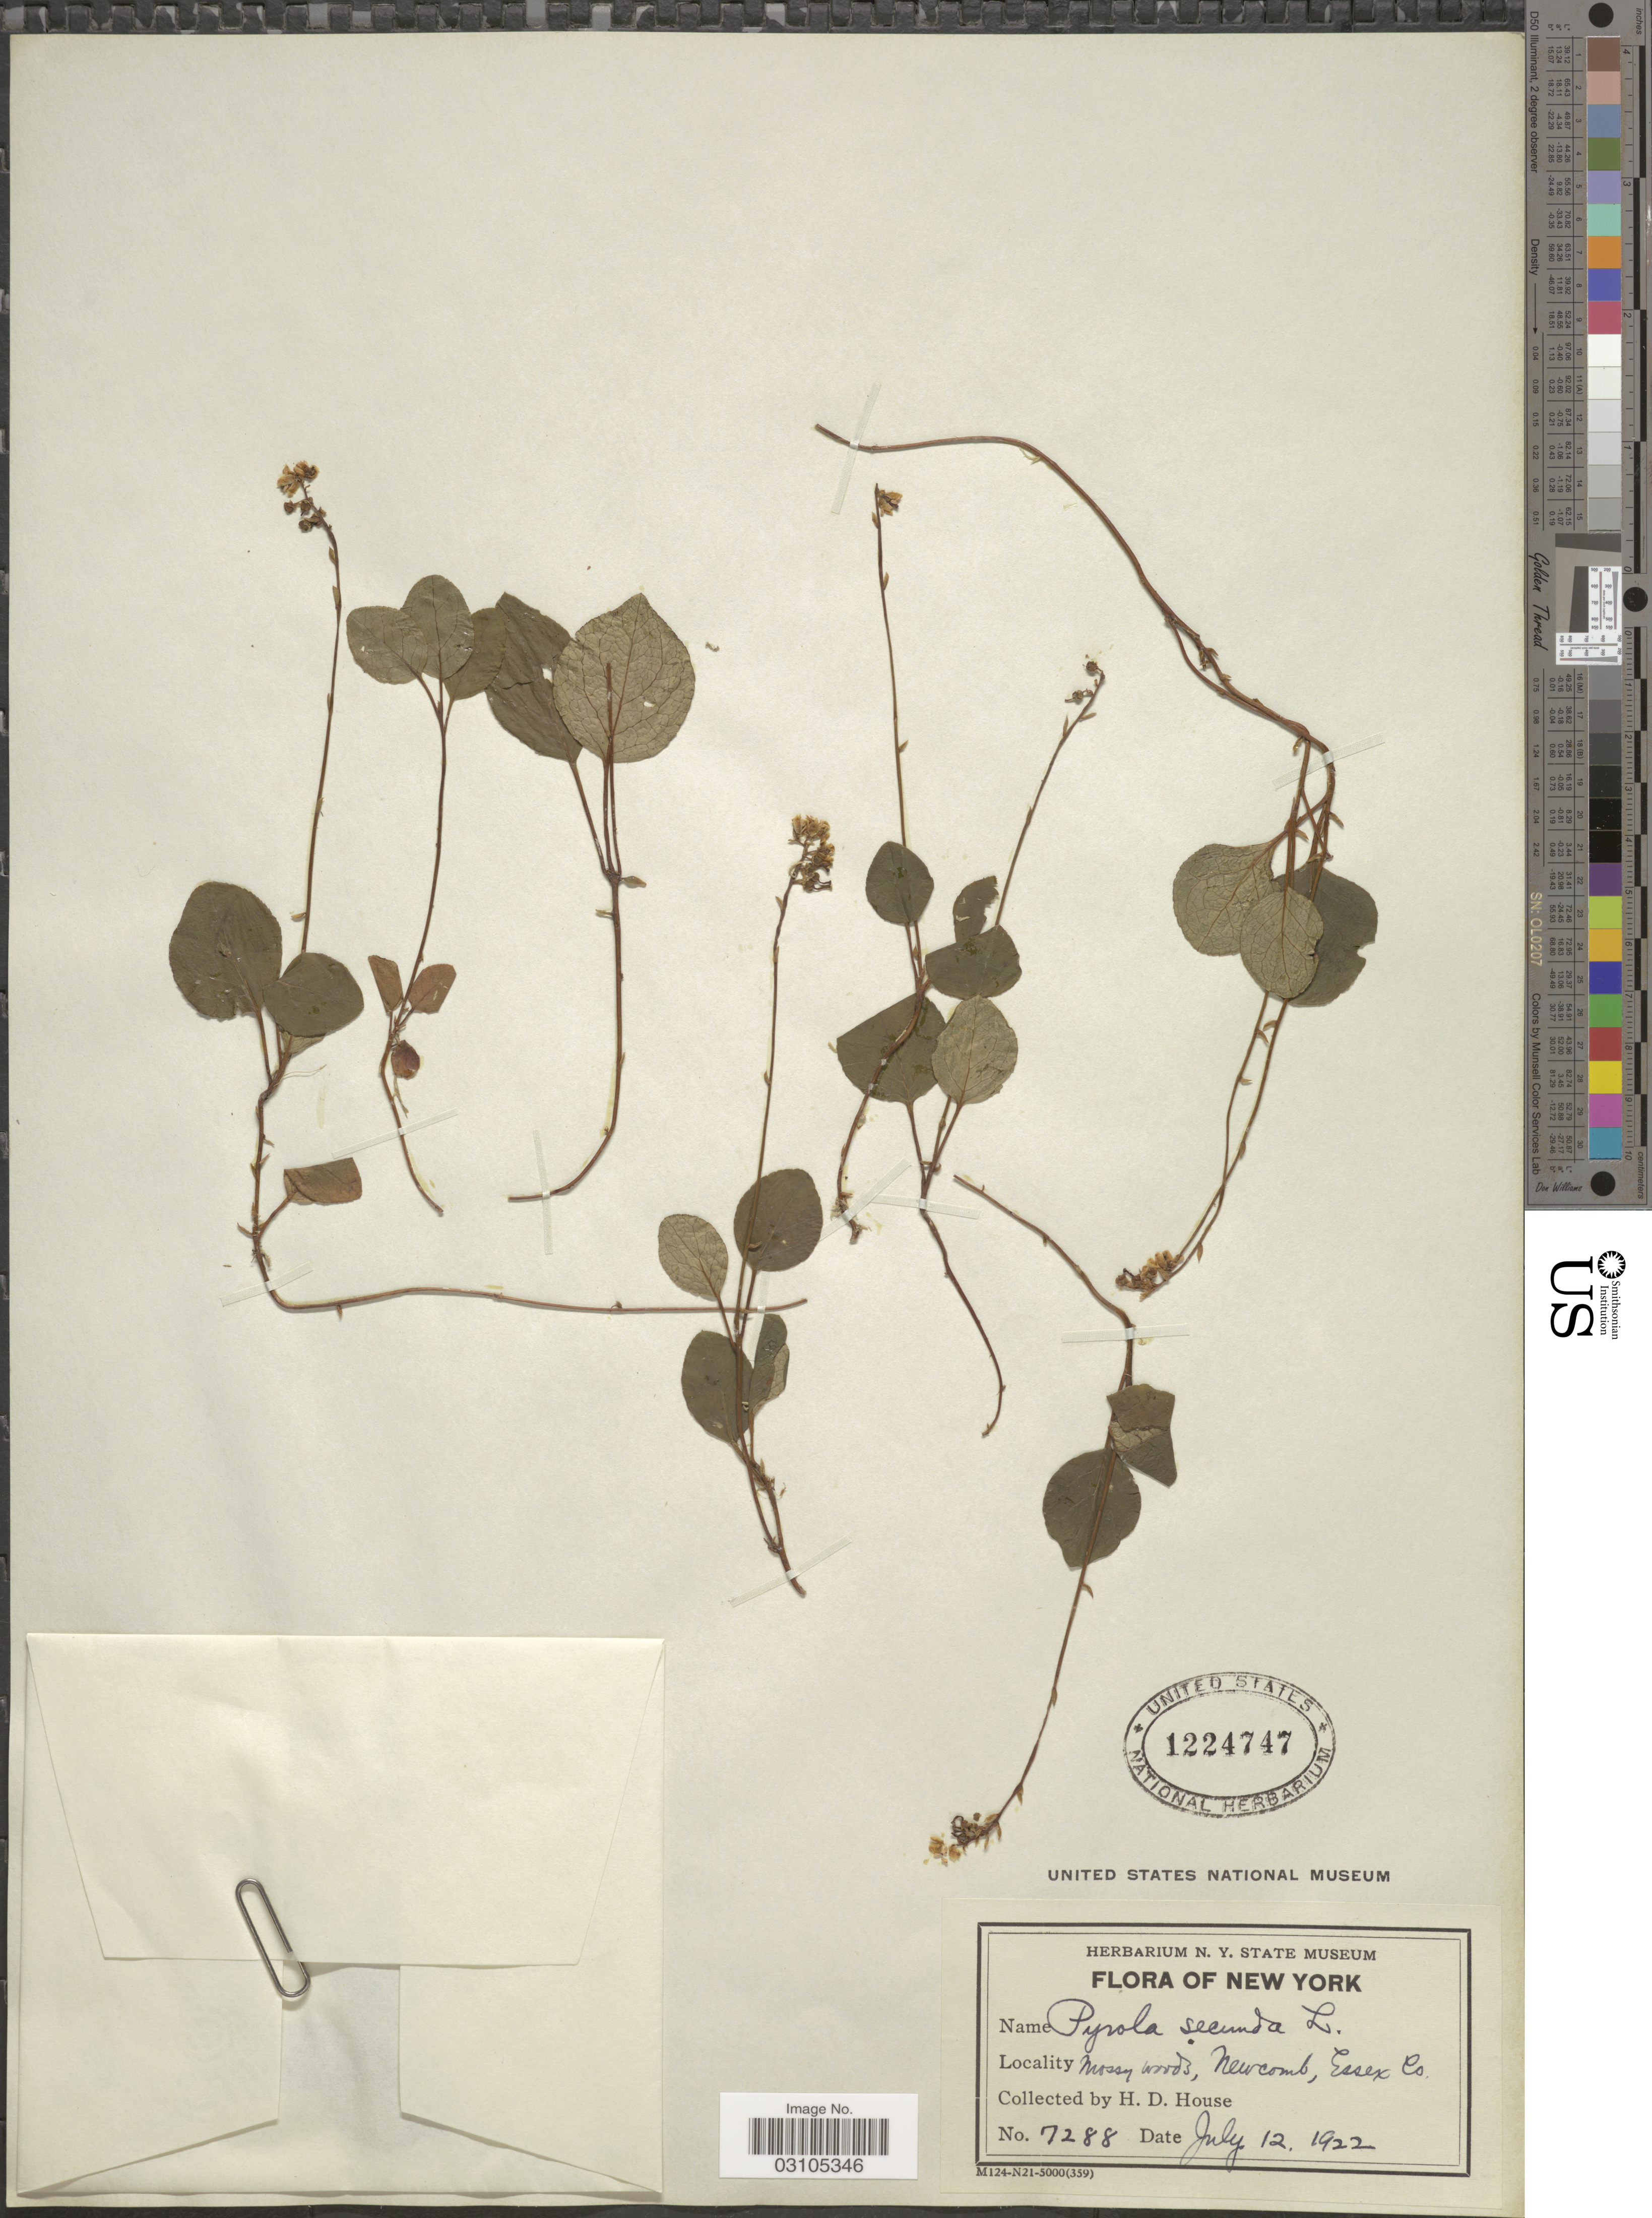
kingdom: Plantae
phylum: Tracheophyta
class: Magnoliopsida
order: Ericales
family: Ericaceae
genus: Orthilia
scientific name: Orthilia secunda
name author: (L.) House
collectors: H. D. House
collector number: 7288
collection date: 1922-07-12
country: United States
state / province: New York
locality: Newcomb, Essex Co.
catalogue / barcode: US 1224747